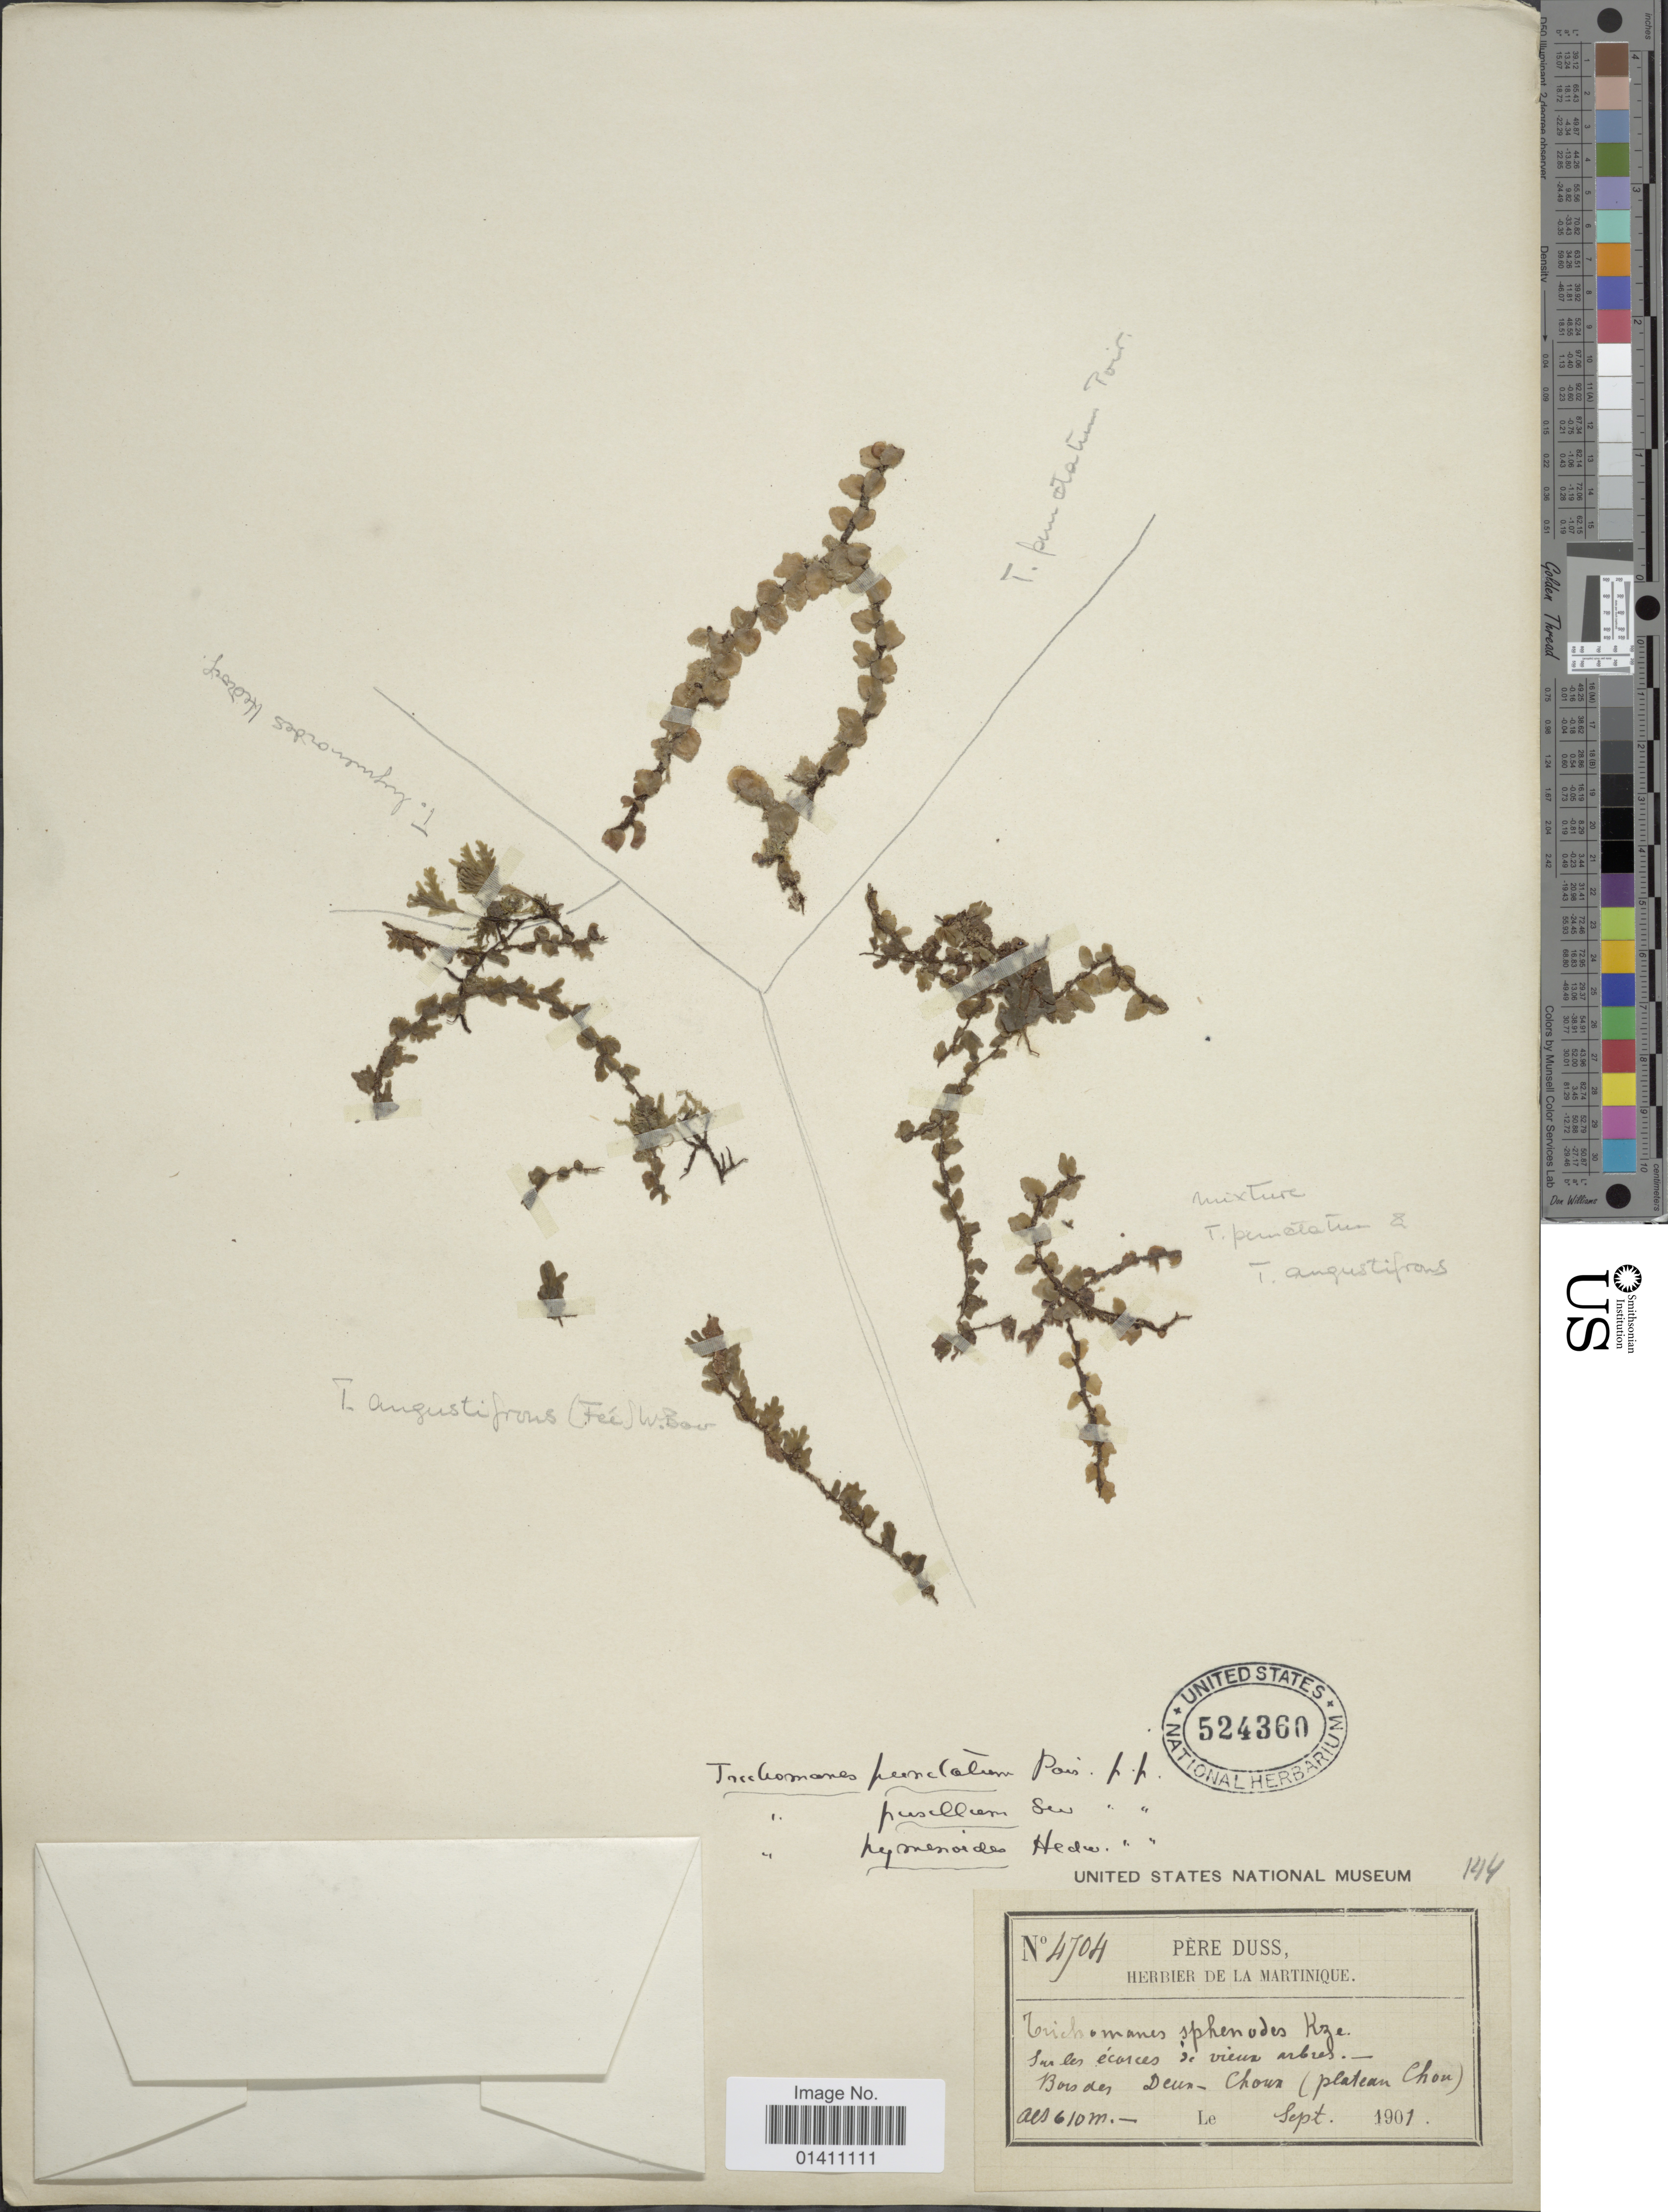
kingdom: Plantae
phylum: Tracheophyta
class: Polypodiopsida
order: Hymenophyllales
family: Hymenophyllaceae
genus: Didymoglossum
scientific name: Didymoglossum punctatum subsp. punctatum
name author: (Poir.) Desv.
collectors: Père Duss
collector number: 4704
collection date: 1901-09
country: Martinique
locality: Bordes Deux-Chouz (plateau Chou).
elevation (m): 610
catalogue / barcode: US 524360